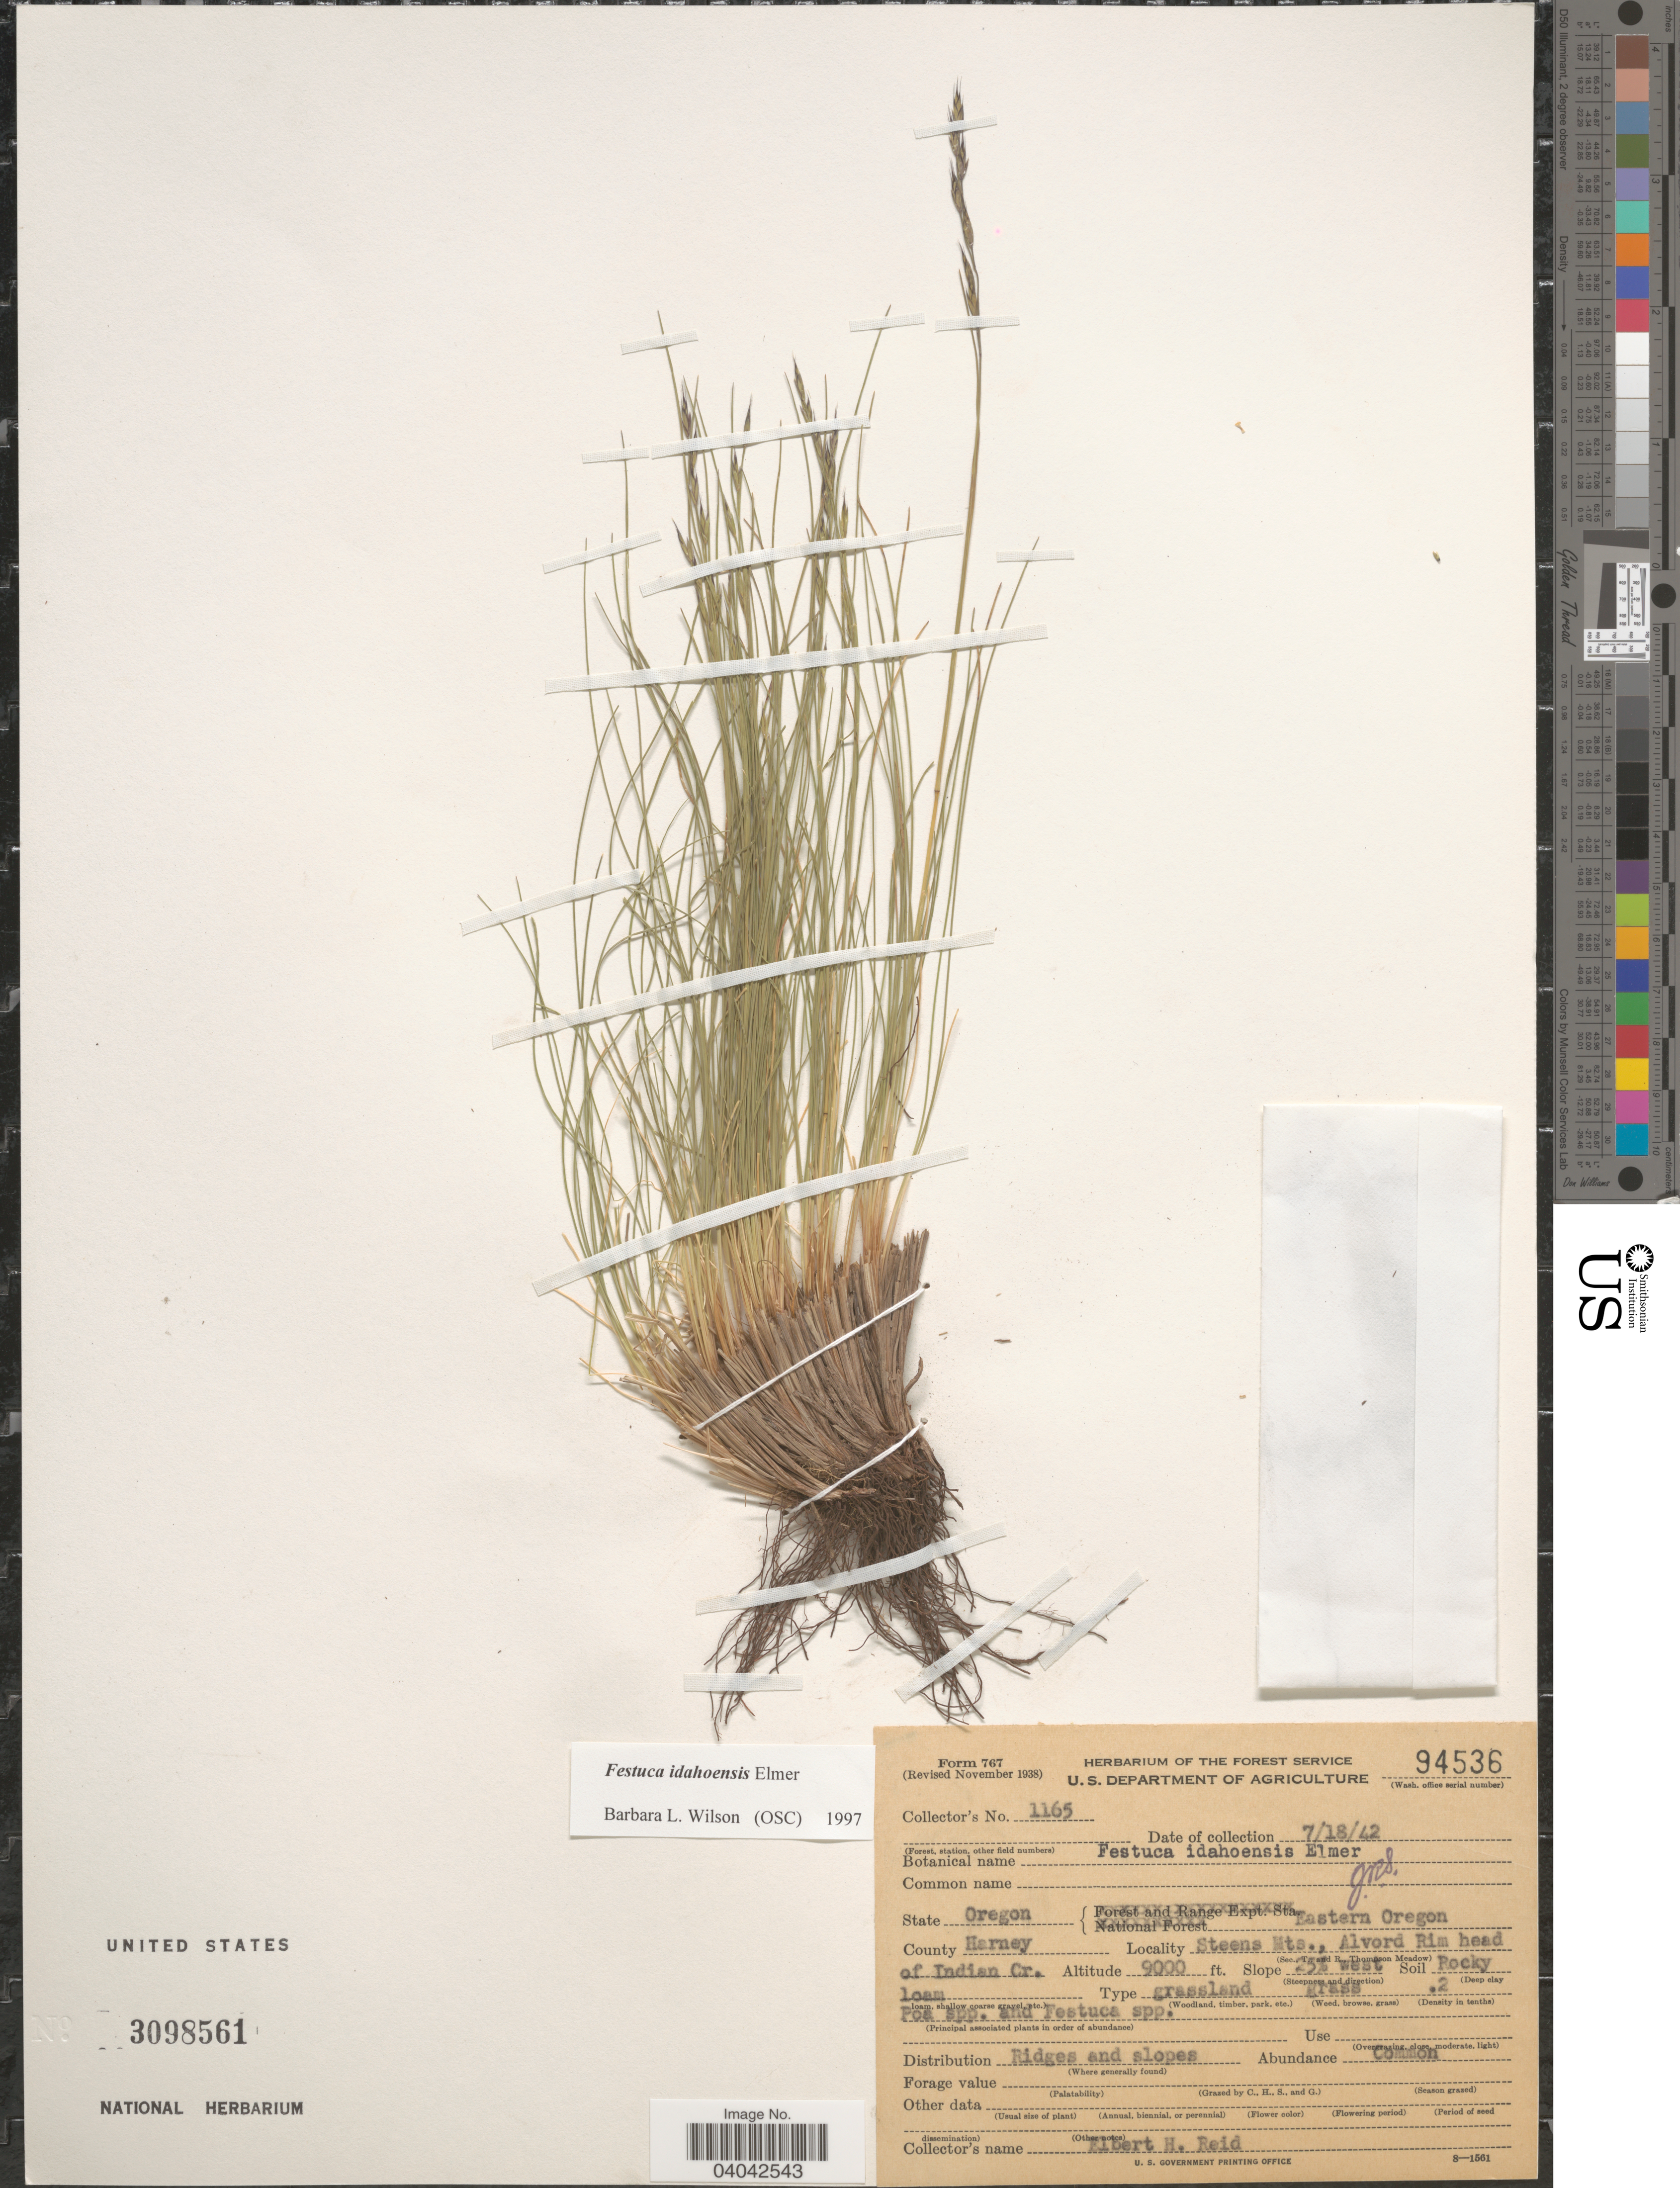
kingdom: Plantae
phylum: Tracheophyta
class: Liliopsida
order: Poales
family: Poaceae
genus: Festuca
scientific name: Festuca idahoensis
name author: Elmer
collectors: E. Reid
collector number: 1165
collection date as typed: Transcribed d/m/y: 18/7/42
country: United States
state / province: Oregon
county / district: Harney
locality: Eastern Oregon. County Harney. Steens Mts., Alvord Rim head of Indian Cr. Slope 25% west.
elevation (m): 2743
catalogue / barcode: US 3098561